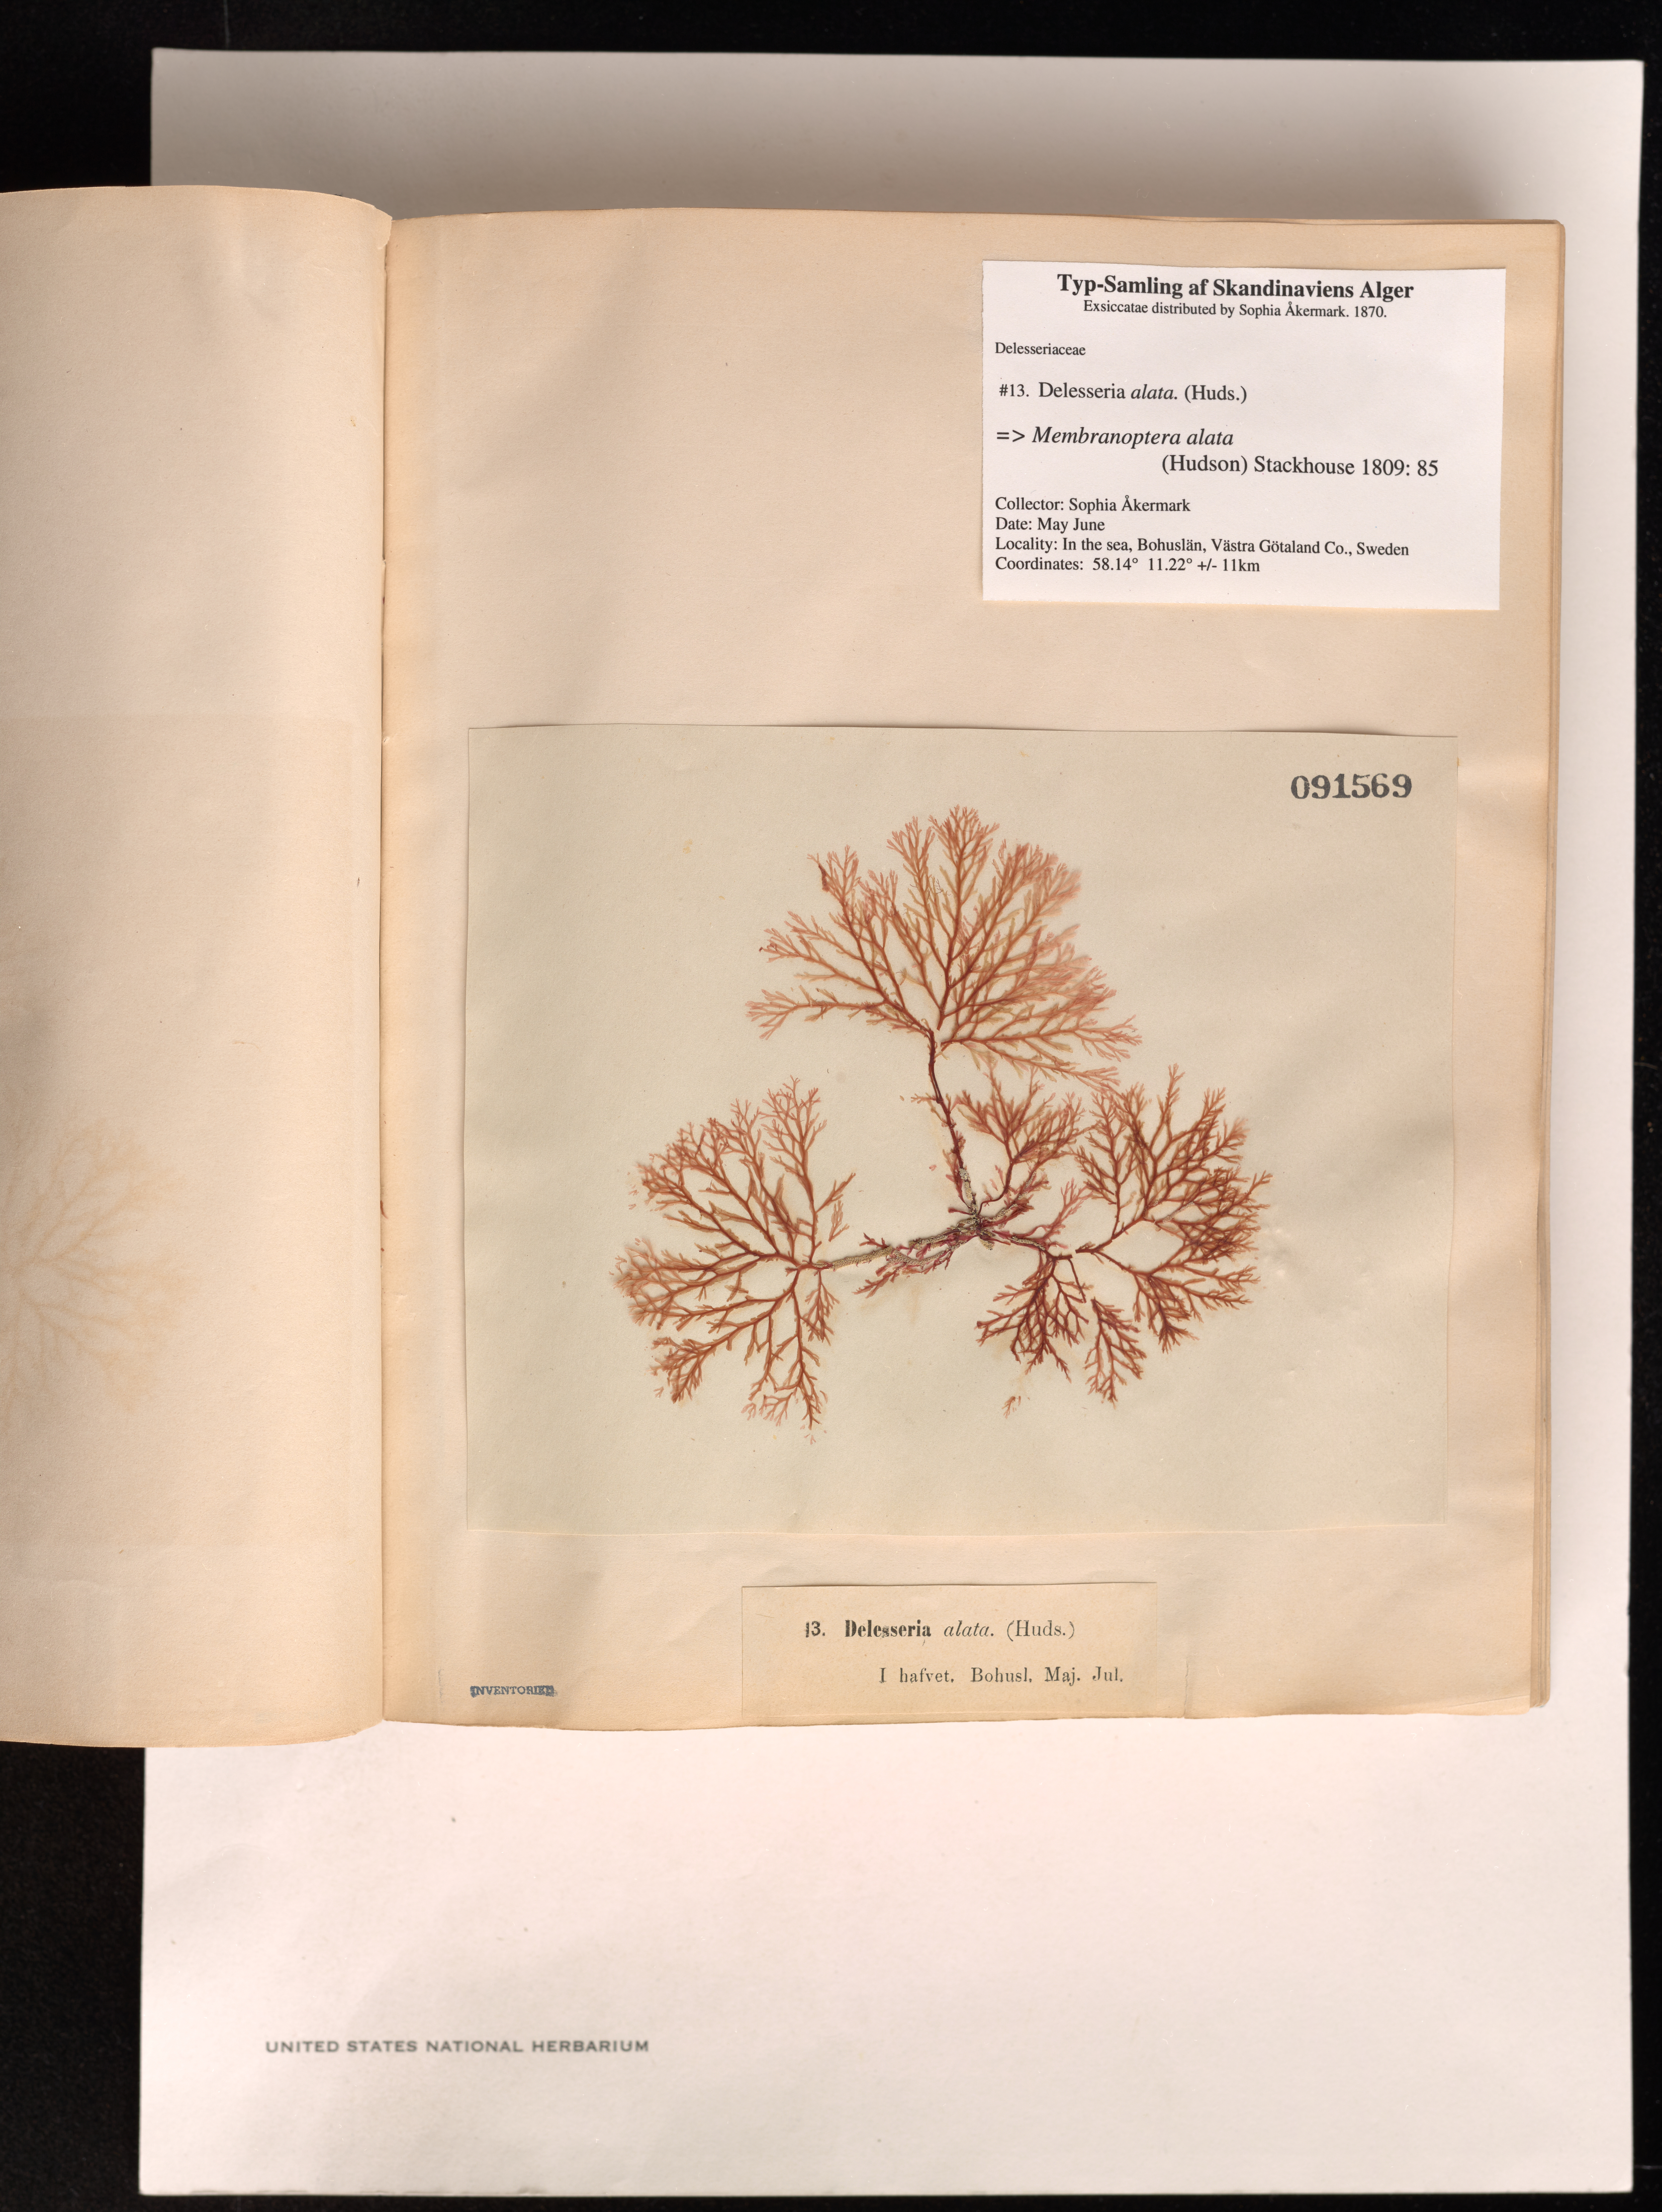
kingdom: Plantae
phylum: Rhodophyta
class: Florideophyceae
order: Ceramiales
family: Delesseriaceae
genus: Membranoptera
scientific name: Membranoptera alata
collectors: S. Akermark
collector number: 13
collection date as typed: May ---- AND -- Jul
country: Sweden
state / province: Västra Götaland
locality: Bohuslan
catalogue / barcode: US 91569